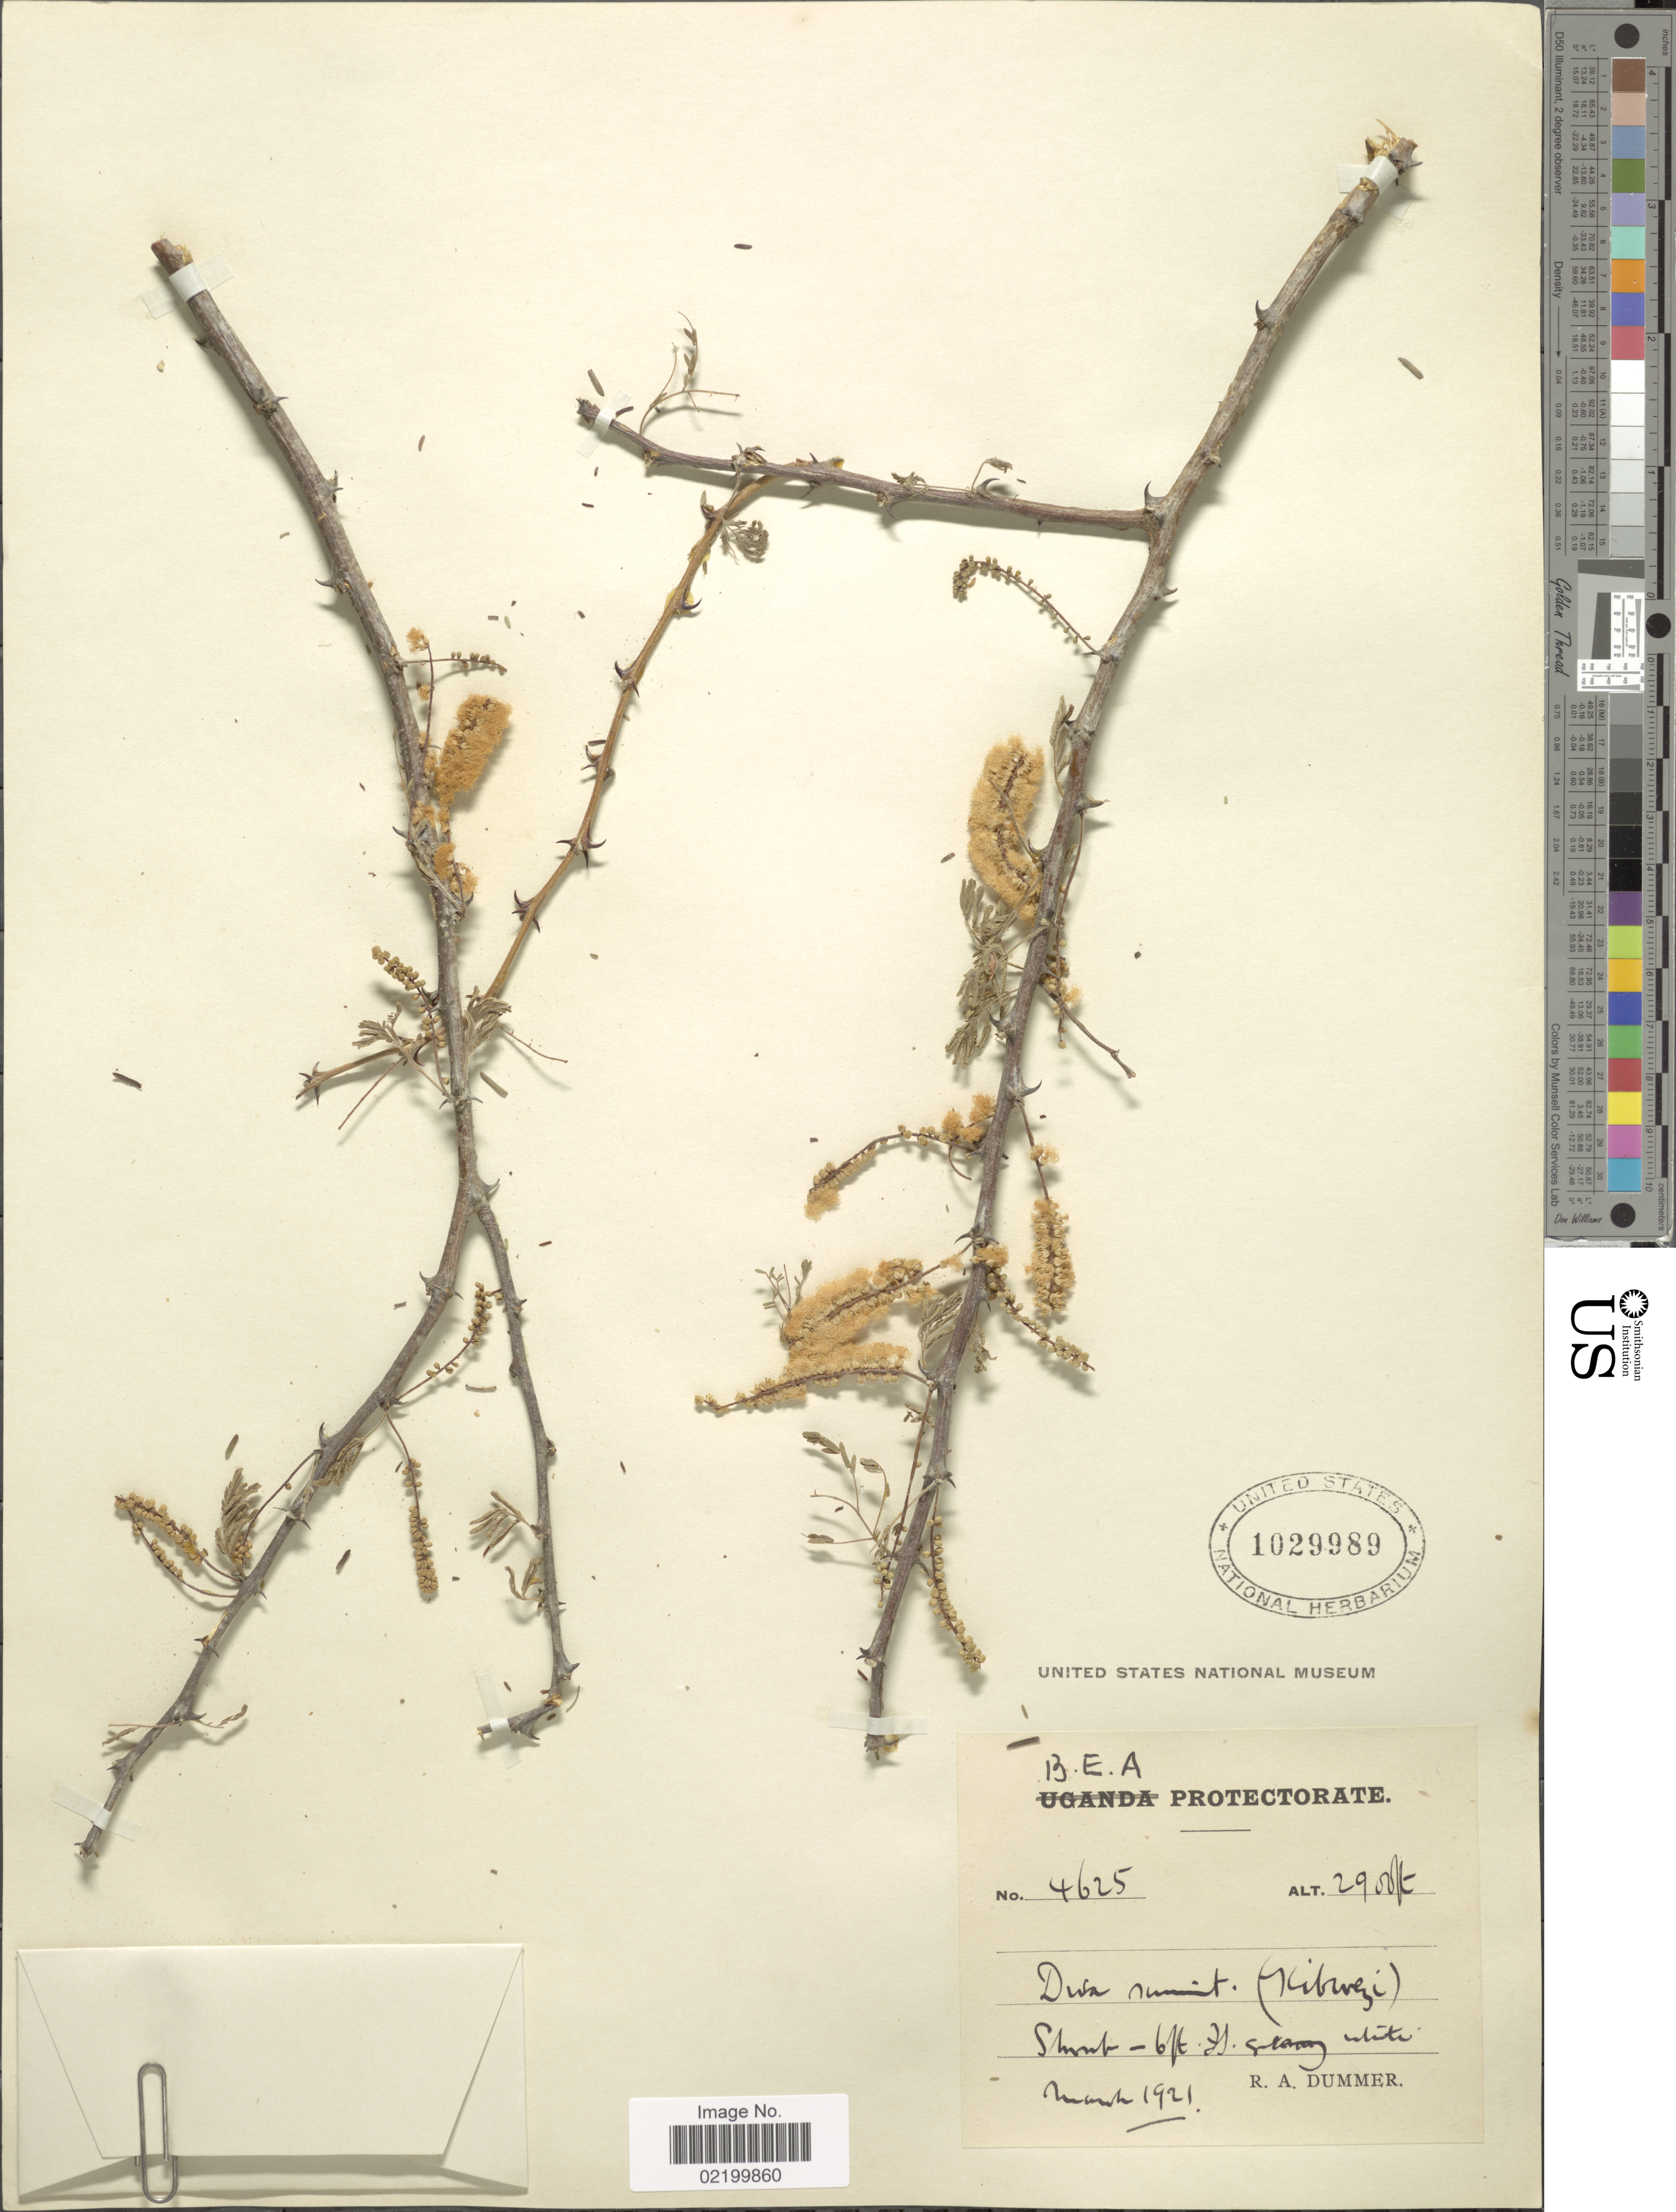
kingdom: Plantae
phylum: Tracheophyta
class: Magnoliopsida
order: Fabales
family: Fabaceae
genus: Senegalia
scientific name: Senegalia senegal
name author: (L.) Britton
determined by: Strong, M. T., (US), Smithsonian Institution - National Museum of Natural History (UNITED STATES)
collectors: R. Dümmer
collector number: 4625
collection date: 1921-03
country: Kenya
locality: B.E.A. [British East Africa] Protectorate. Diva summit (Kibwezi) [interpreted]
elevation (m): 884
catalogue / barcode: US 1029989